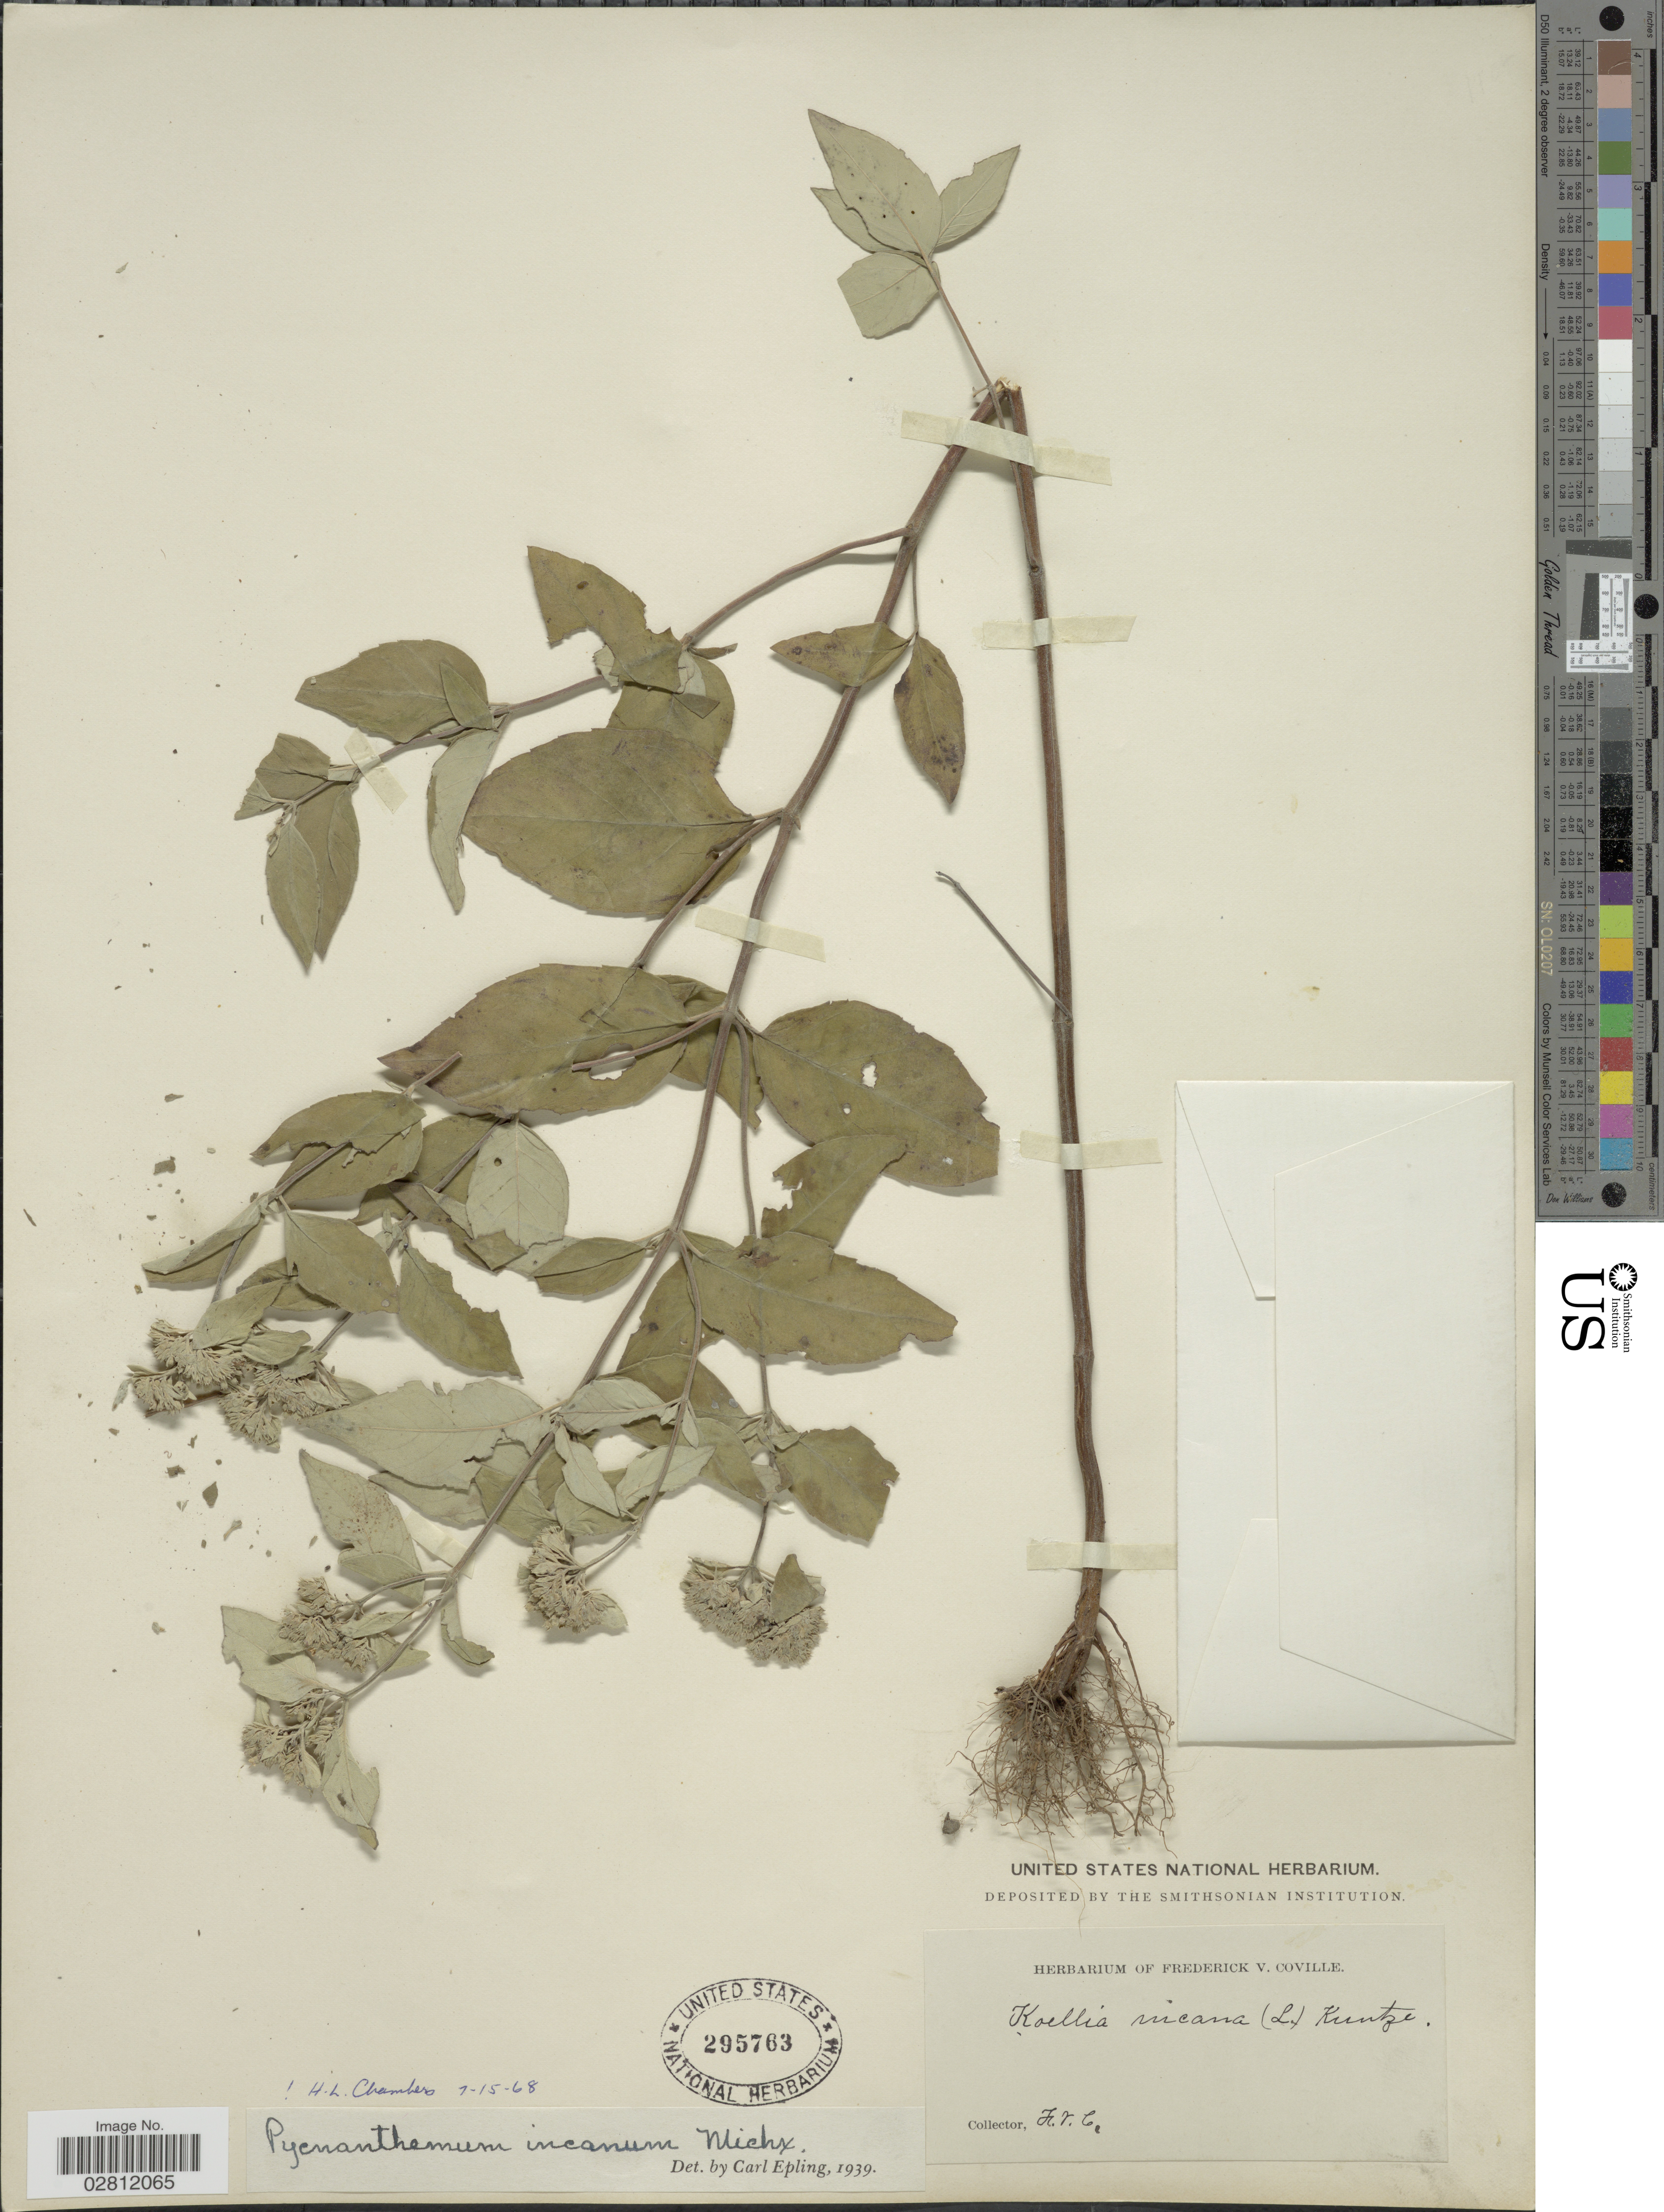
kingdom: Plantae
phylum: Tracheophyta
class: Magnoliopsida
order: Lamiales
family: Lamiaceae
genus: Pycnanthemum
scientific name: Pycnanthemum incanum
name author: (L.) Michx.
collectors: F. V. Coville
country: United States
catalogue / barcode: US 295763